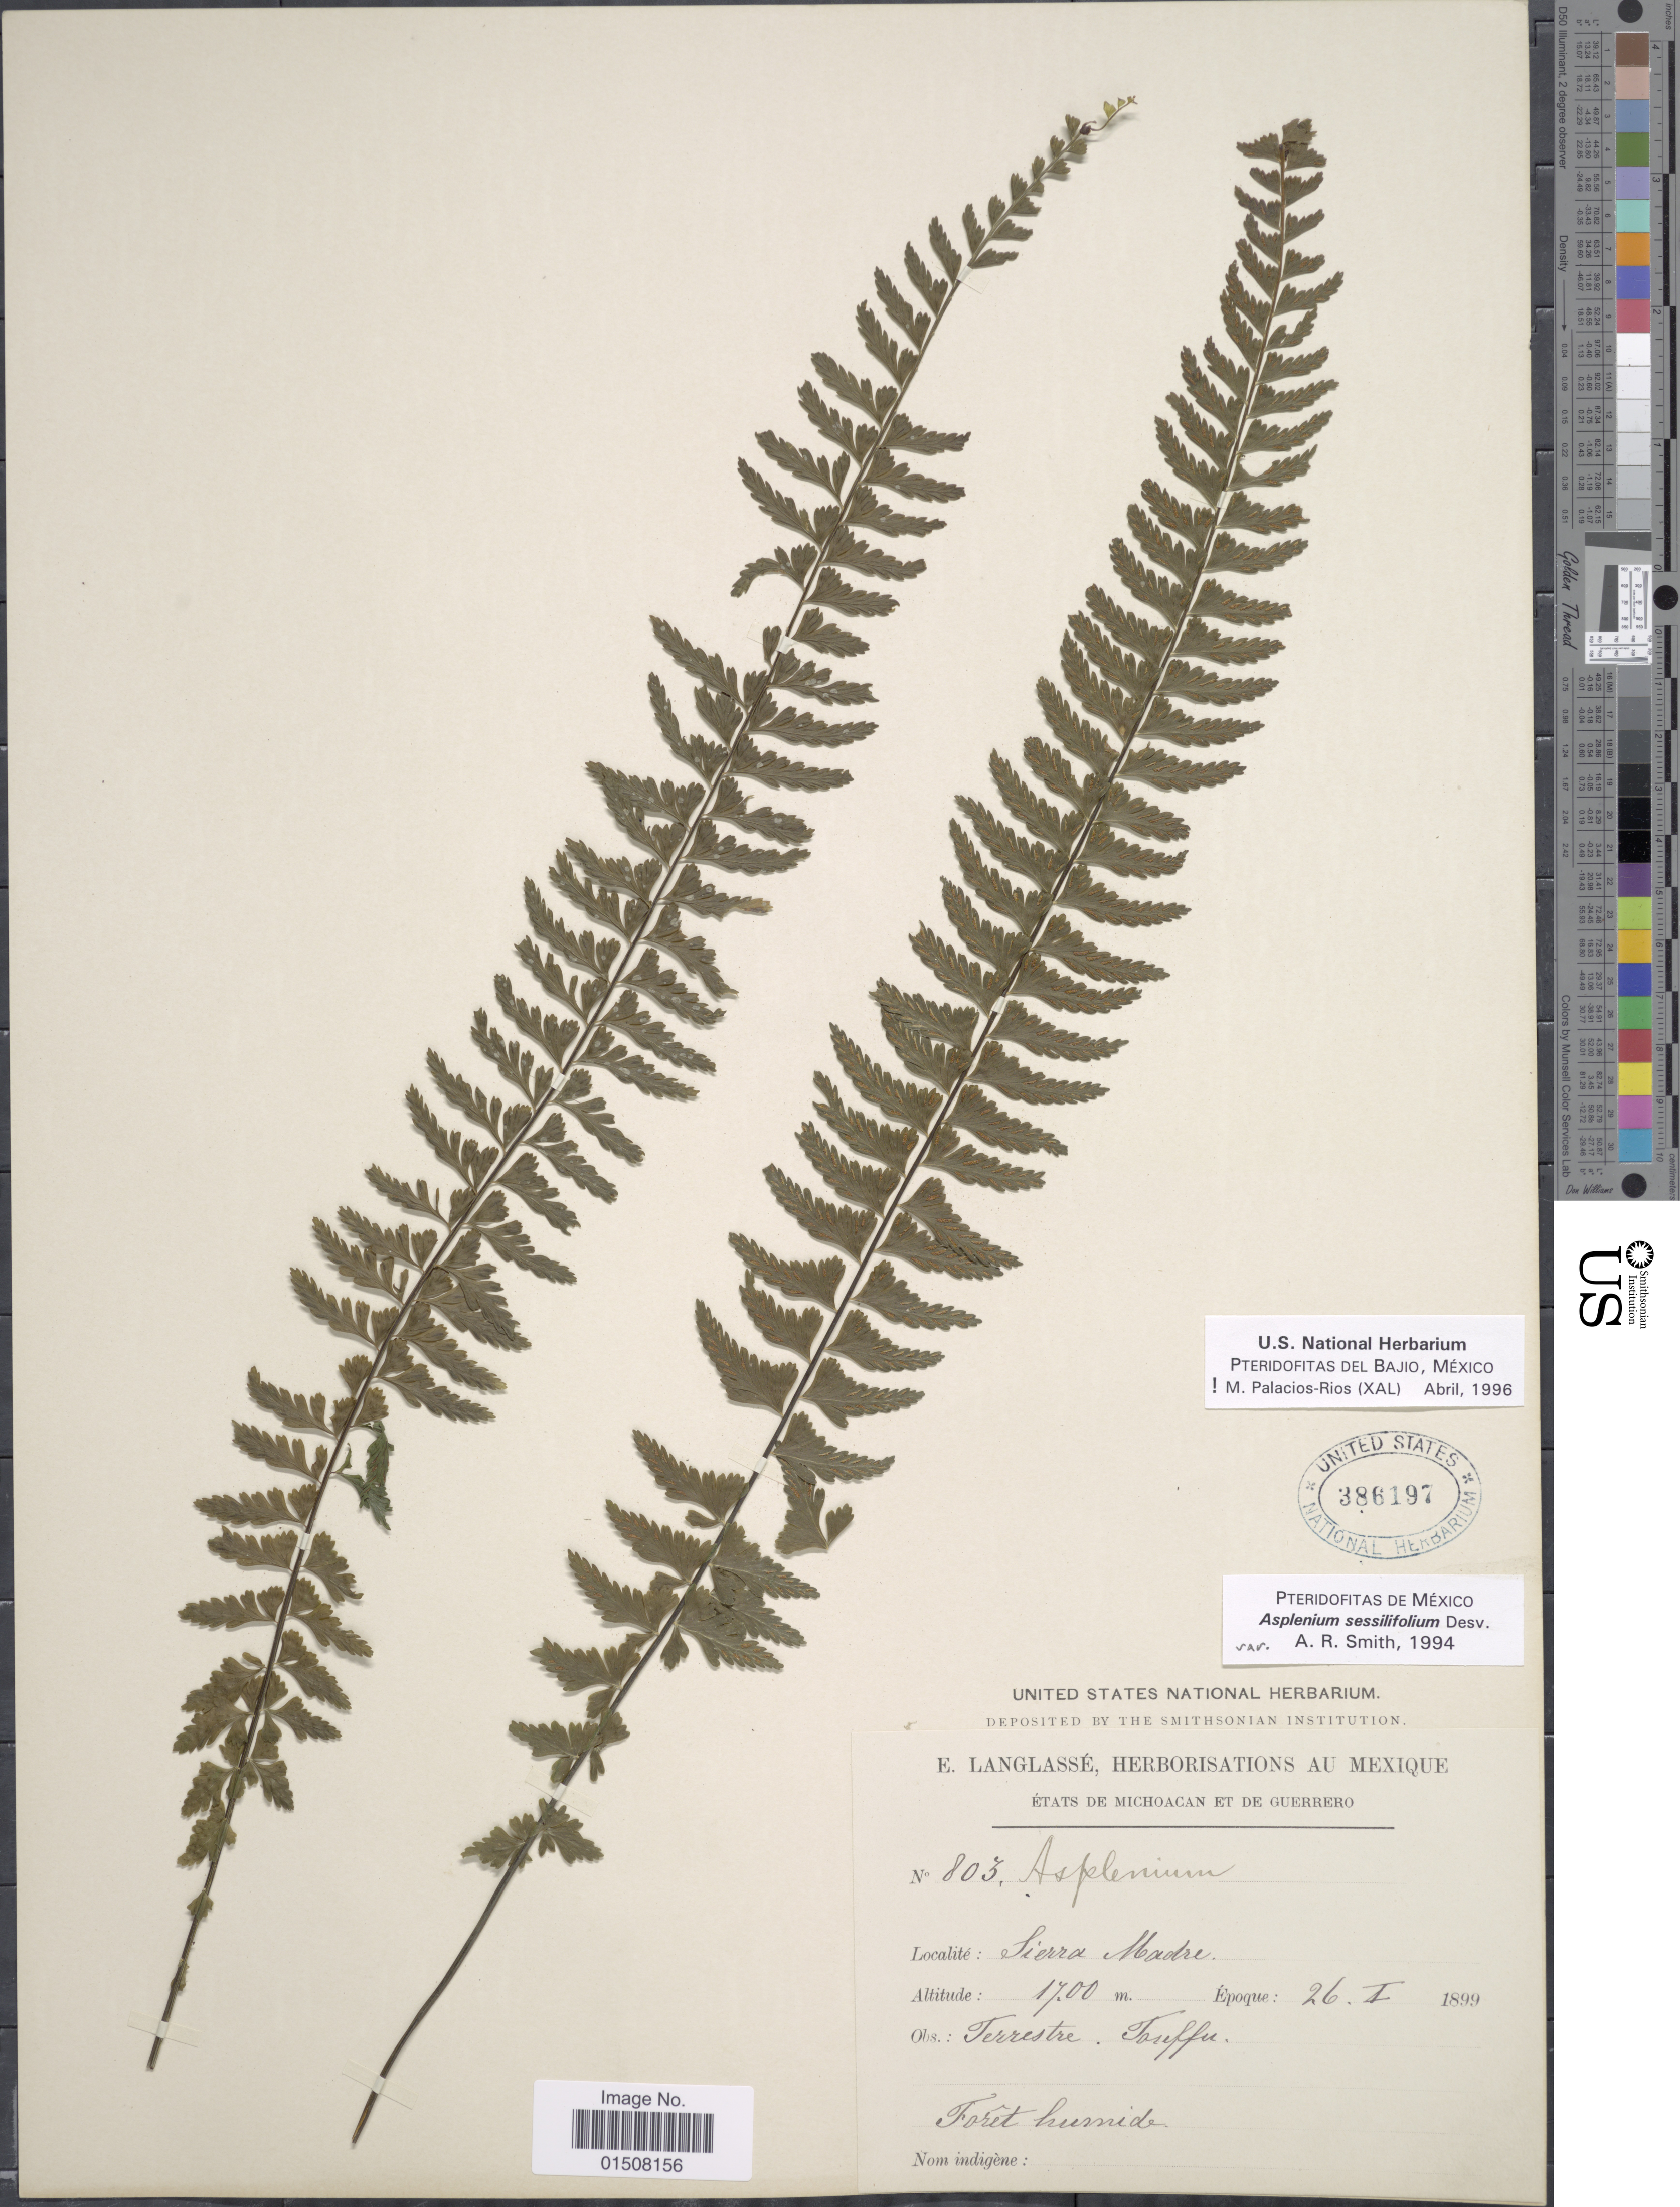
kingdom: Plantae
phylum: Tracheophyta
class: Polypodiopsida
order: Polypodiales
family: Aspleniaceae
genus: Asplenium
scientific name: Asplenium sessilifolium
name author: Desv.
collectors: E. Langlassé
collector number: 803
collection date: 1899-01-26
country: Mexico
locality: Sierra Madre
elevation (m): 1700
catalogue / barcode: US 376197